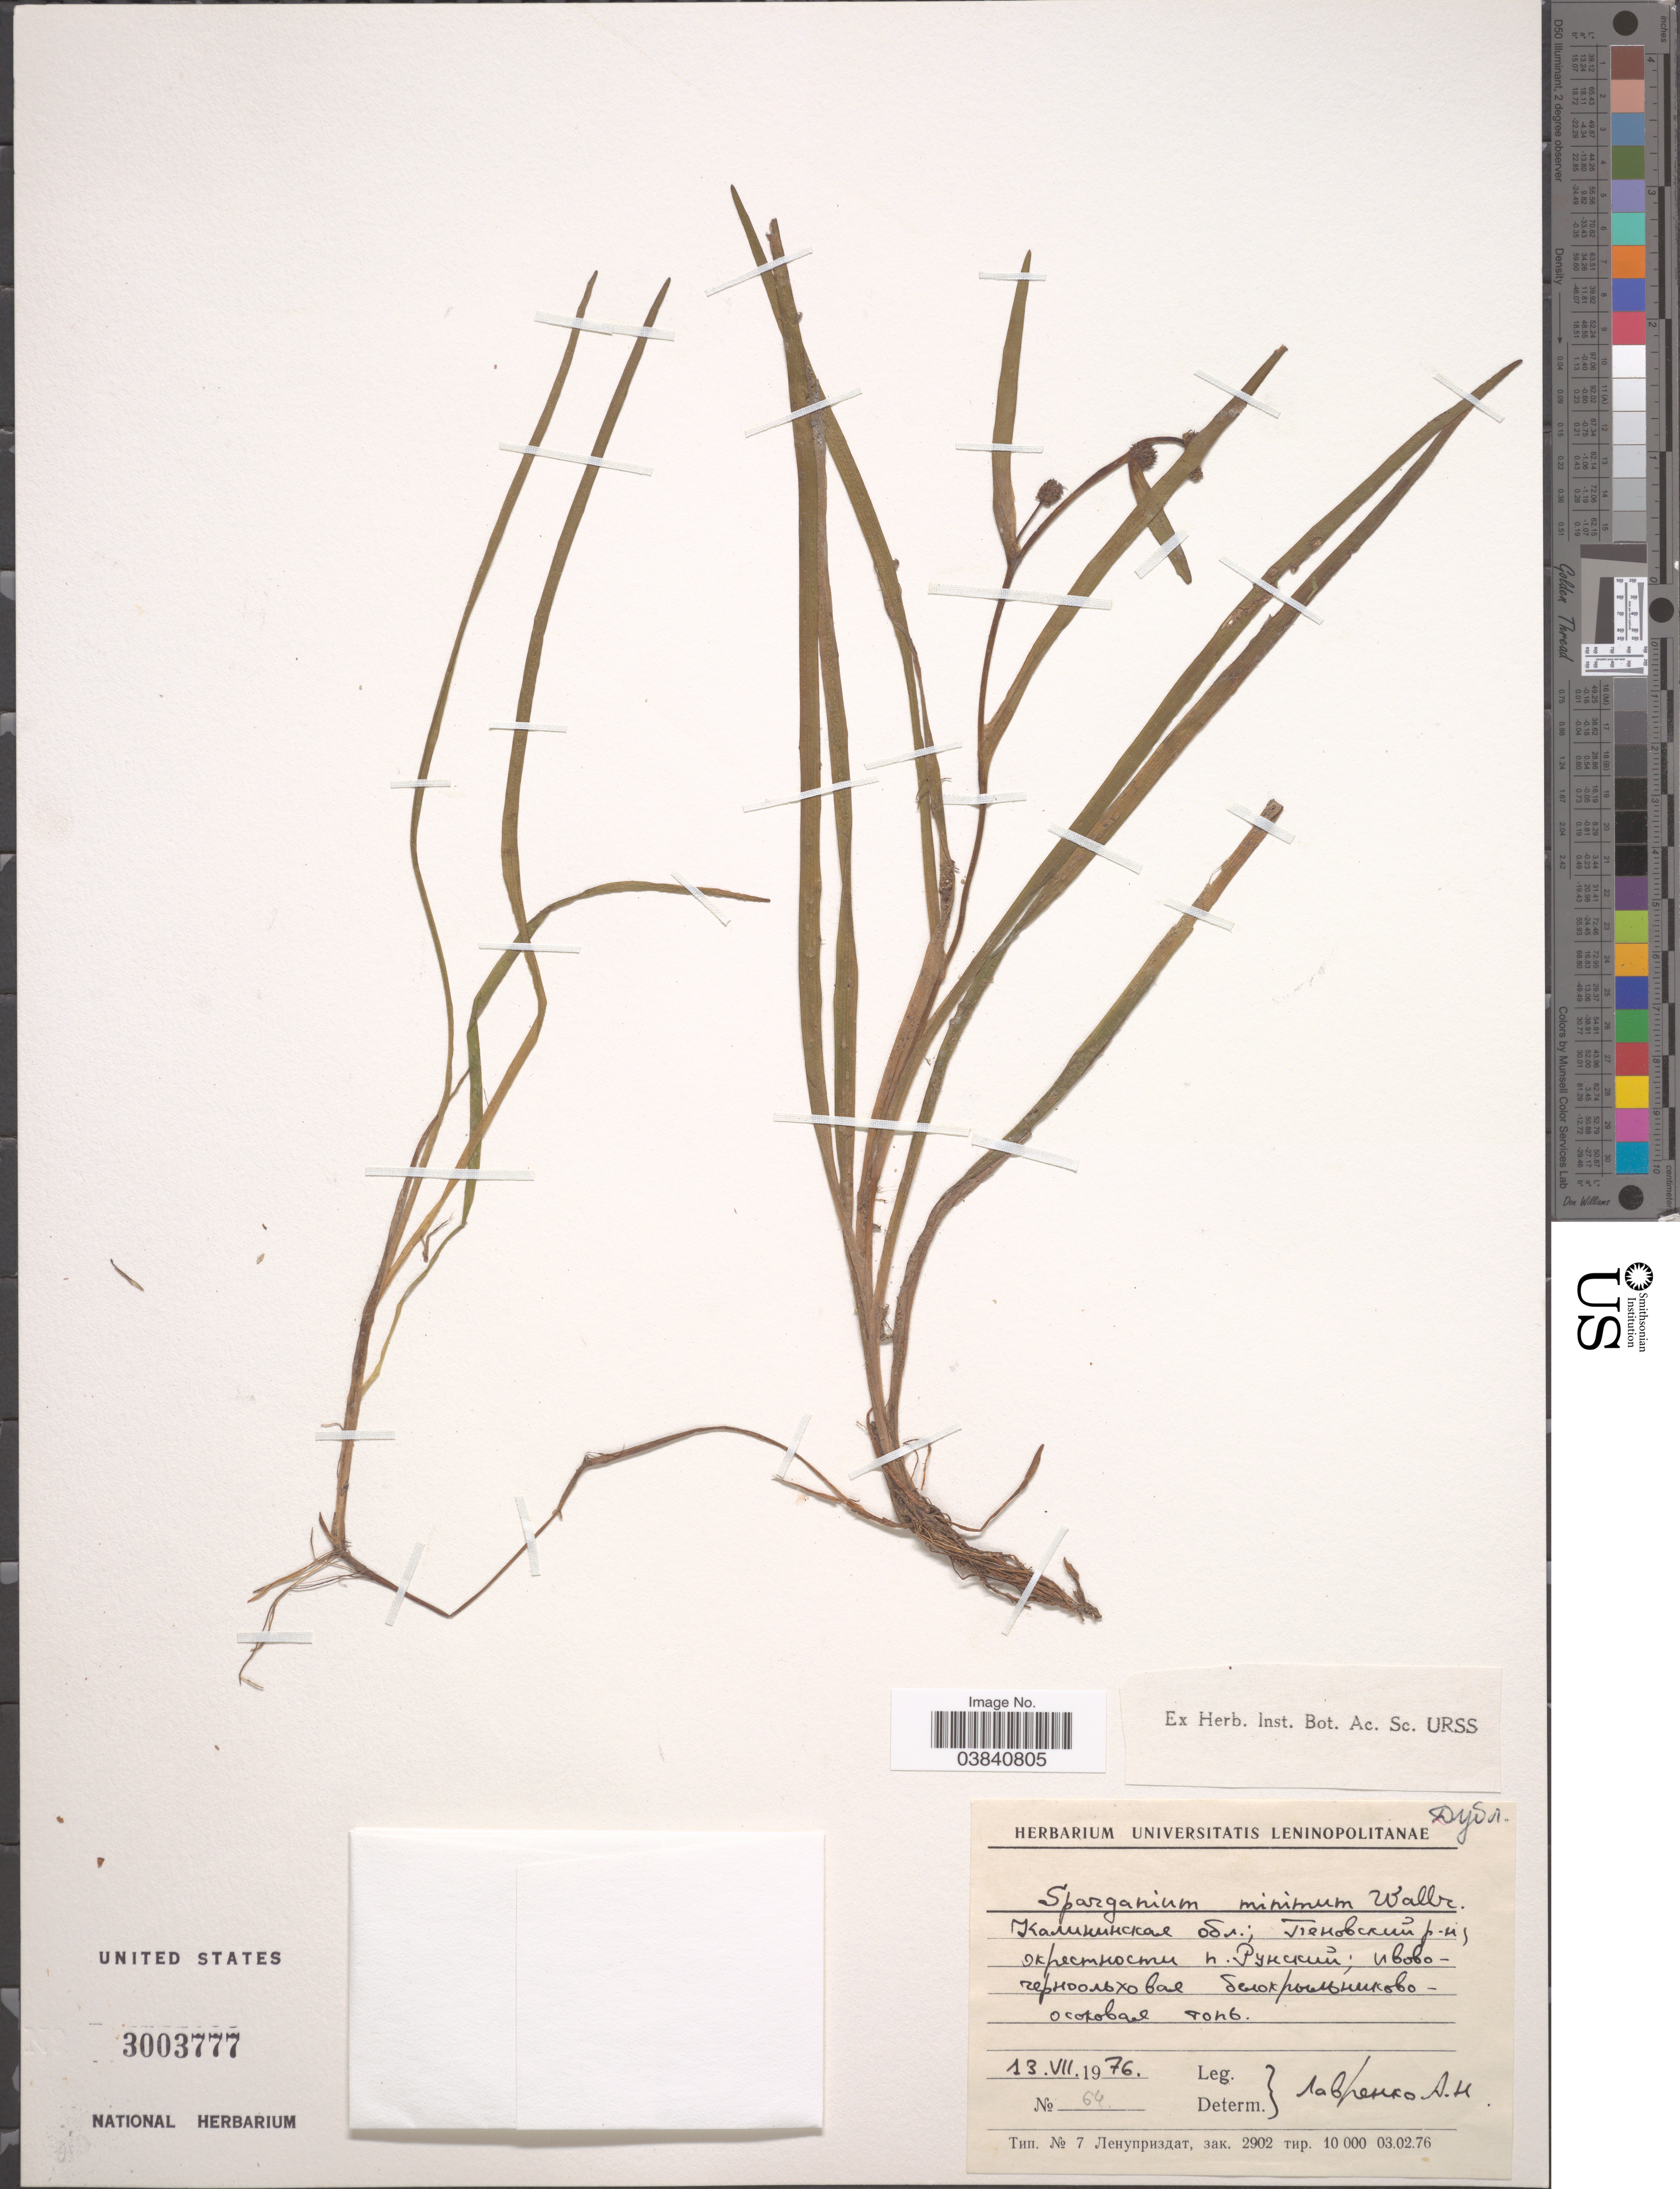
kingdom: Plantae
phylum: Tracheophyta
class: Liliopsida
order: Poales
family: Typhaceae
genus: Sparganium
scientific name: Sparganium minimum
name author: Wallr.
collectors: A. Lavrenko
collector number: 64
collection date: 1976-07-13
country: Russian Federation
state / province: Tver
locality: Penovskiy Rayon, vicinity of village Runskiy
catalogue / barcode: US 3003777